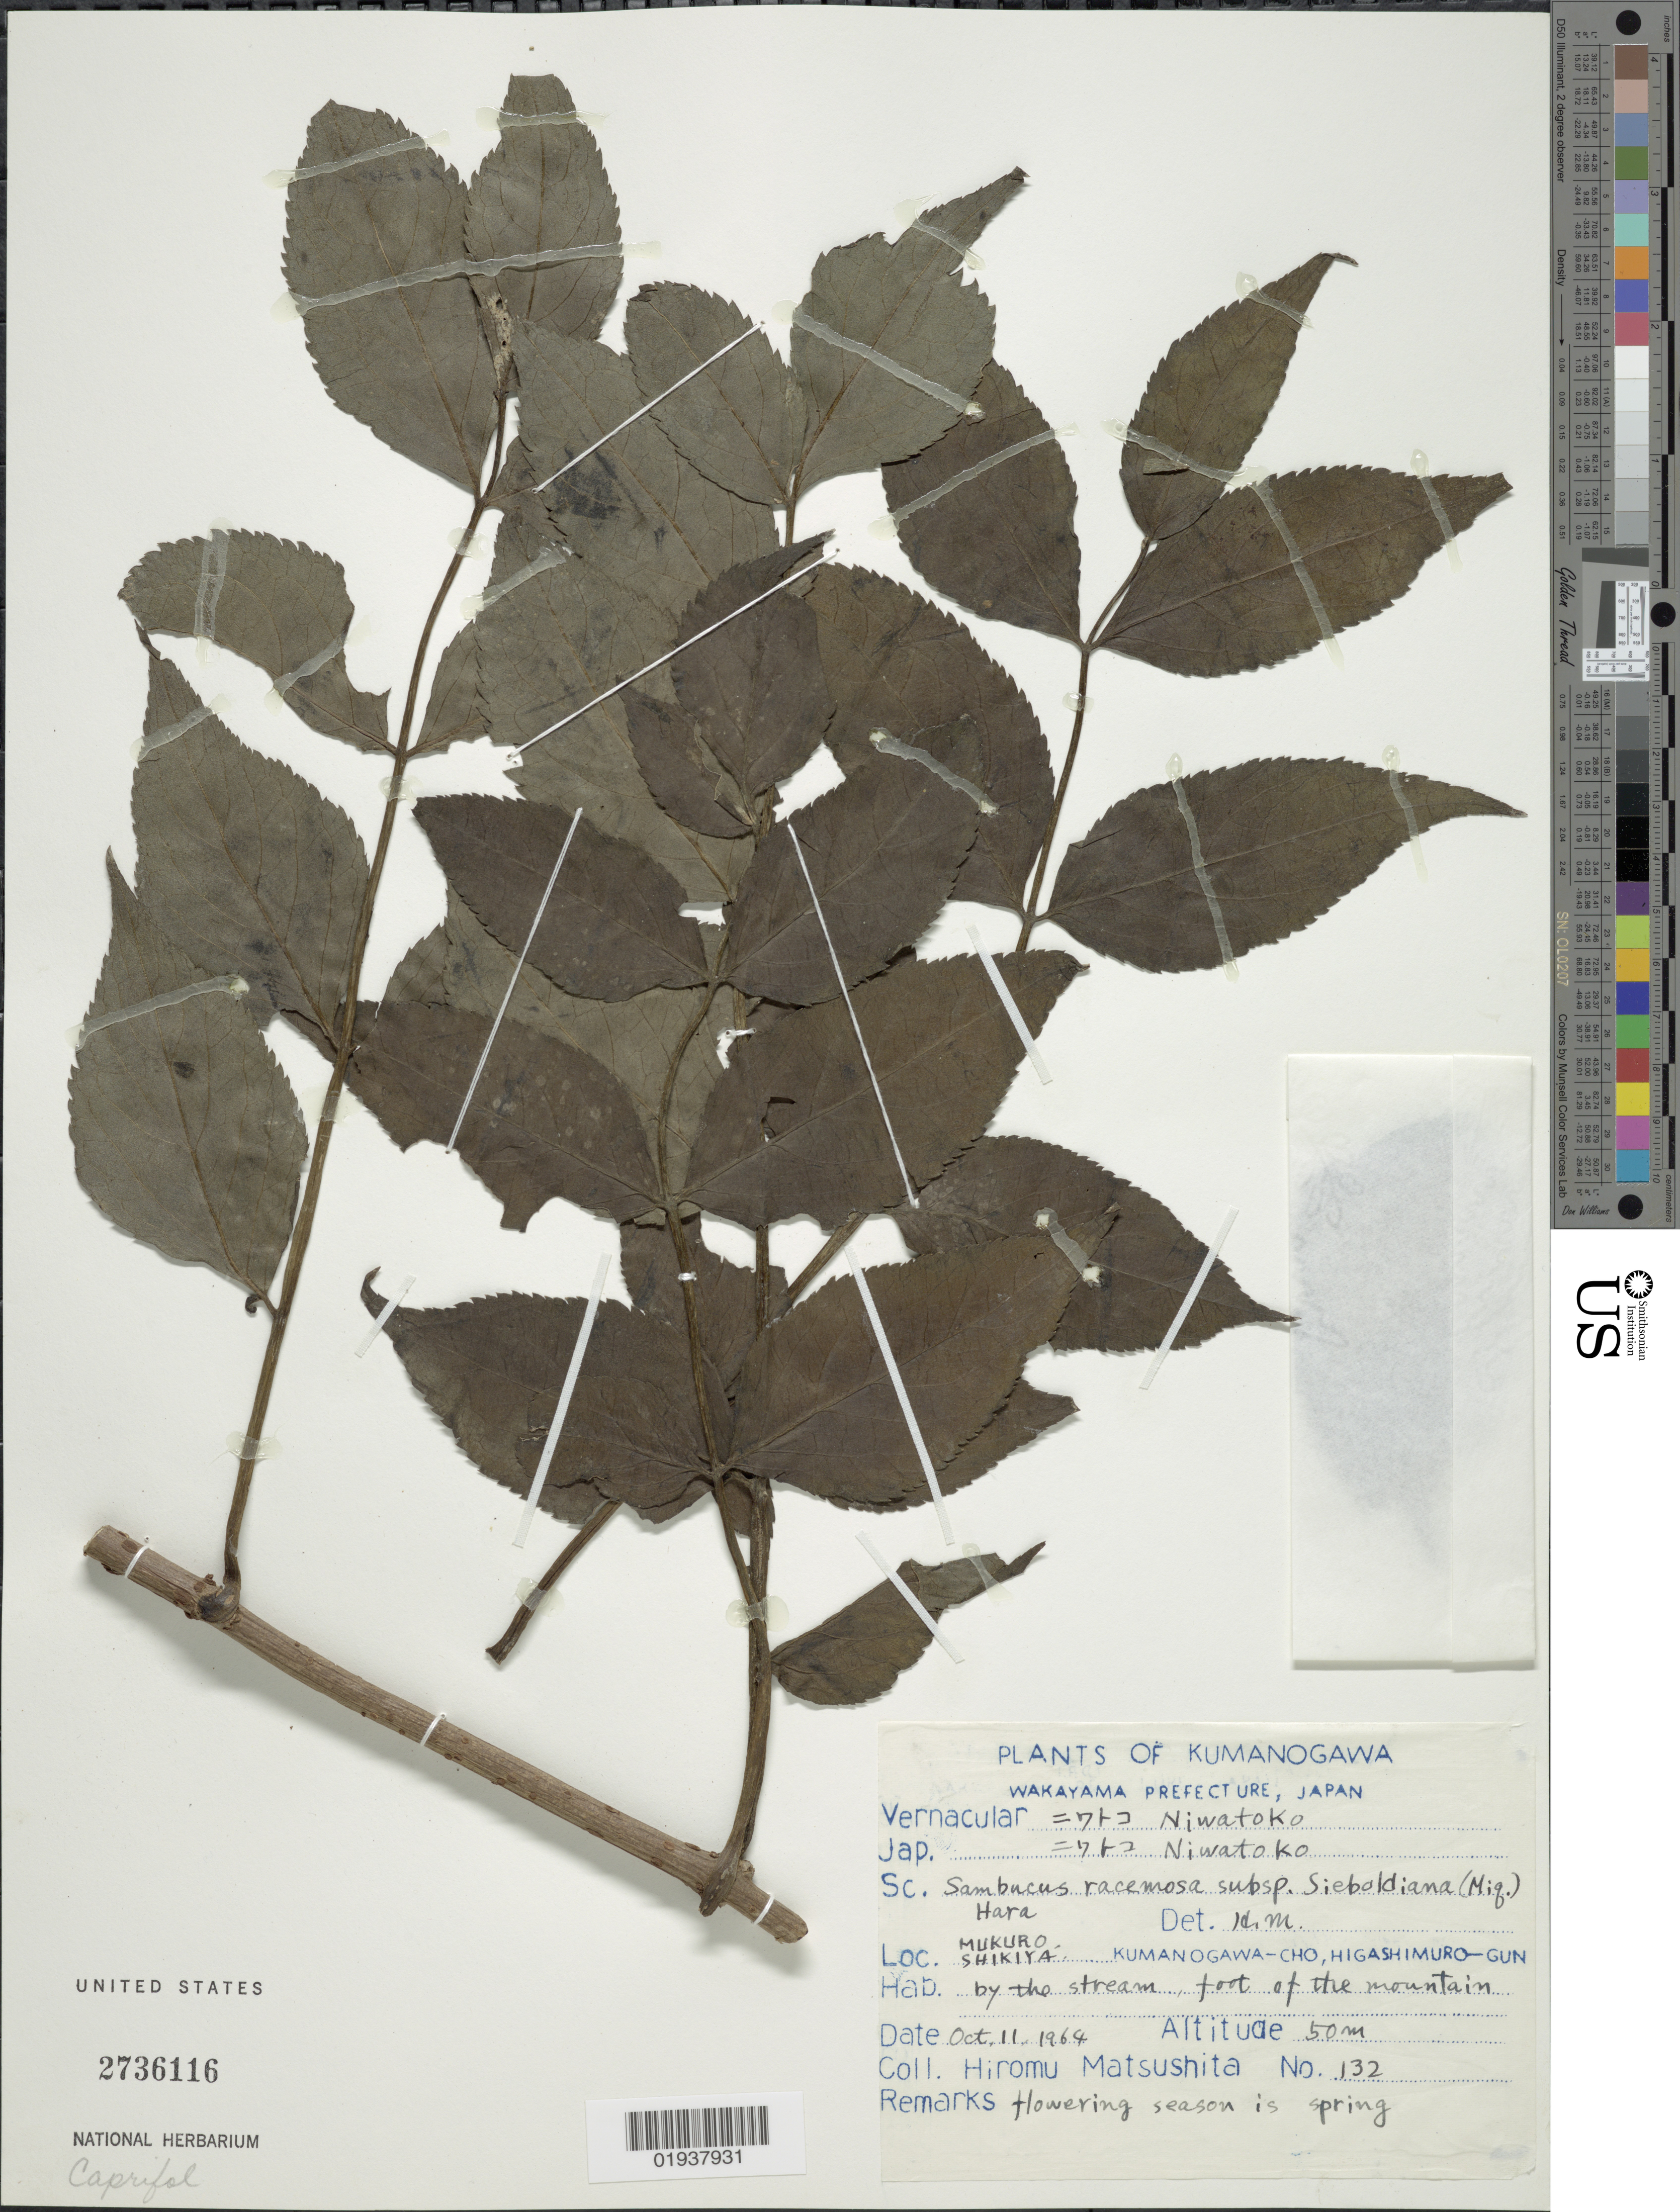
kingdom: Plantae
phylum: Tracheophyta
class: Magnoliopsida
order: Dipsacales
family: Viburnaceae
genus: Sambucus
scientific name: Sambucus racemosa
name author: L.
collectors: H. Matsushita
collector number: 132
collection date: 1964-10-11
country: Japan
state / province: Wakayama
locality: Kumanogawa, Wakayama Prefecture, Mukuro, Shikiya, Kumanogawa-Cho, Higashimuro-Gun.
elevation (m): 50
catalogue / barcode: US 2736116